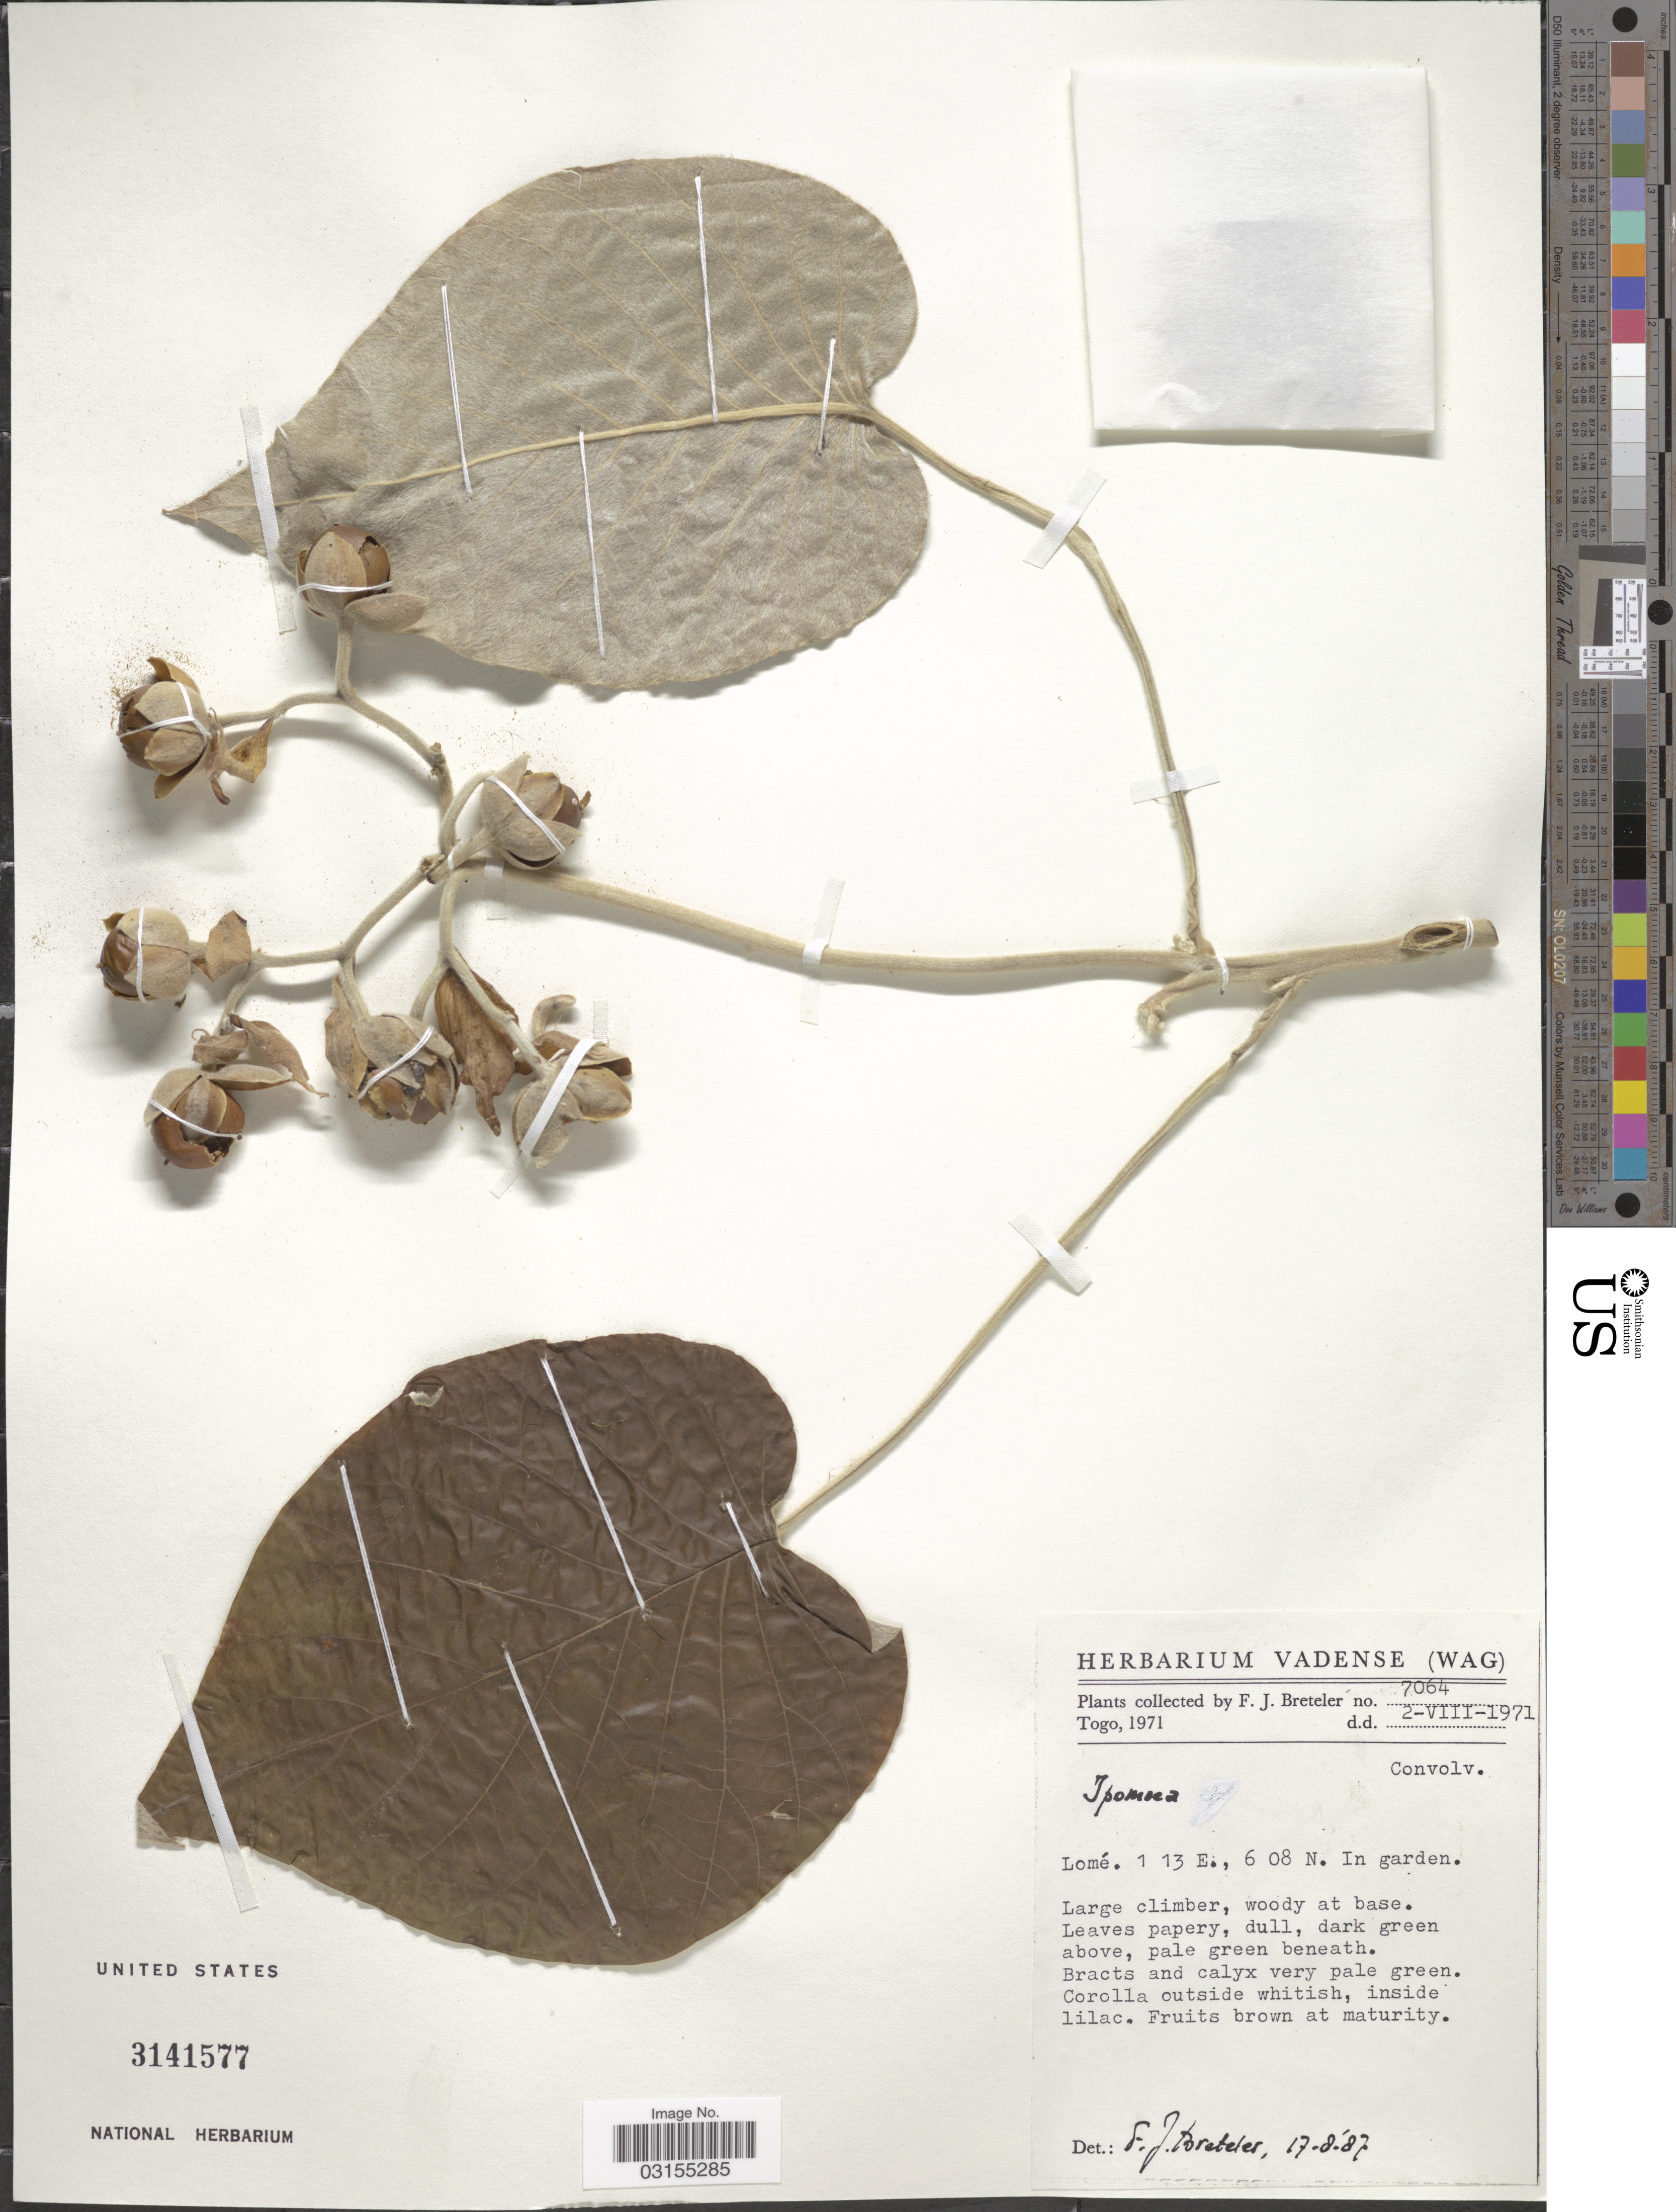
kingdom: Plantae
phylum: Tracheophyta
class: Magnoliopsida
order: Solanales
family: Convolvulaceae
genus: Ipomoea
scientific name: Ipomoea sp.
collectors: F. J. Breteler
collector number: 7064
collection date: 1971-08-02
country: Togo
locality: Lome. In garden.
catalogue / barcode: US 3141577